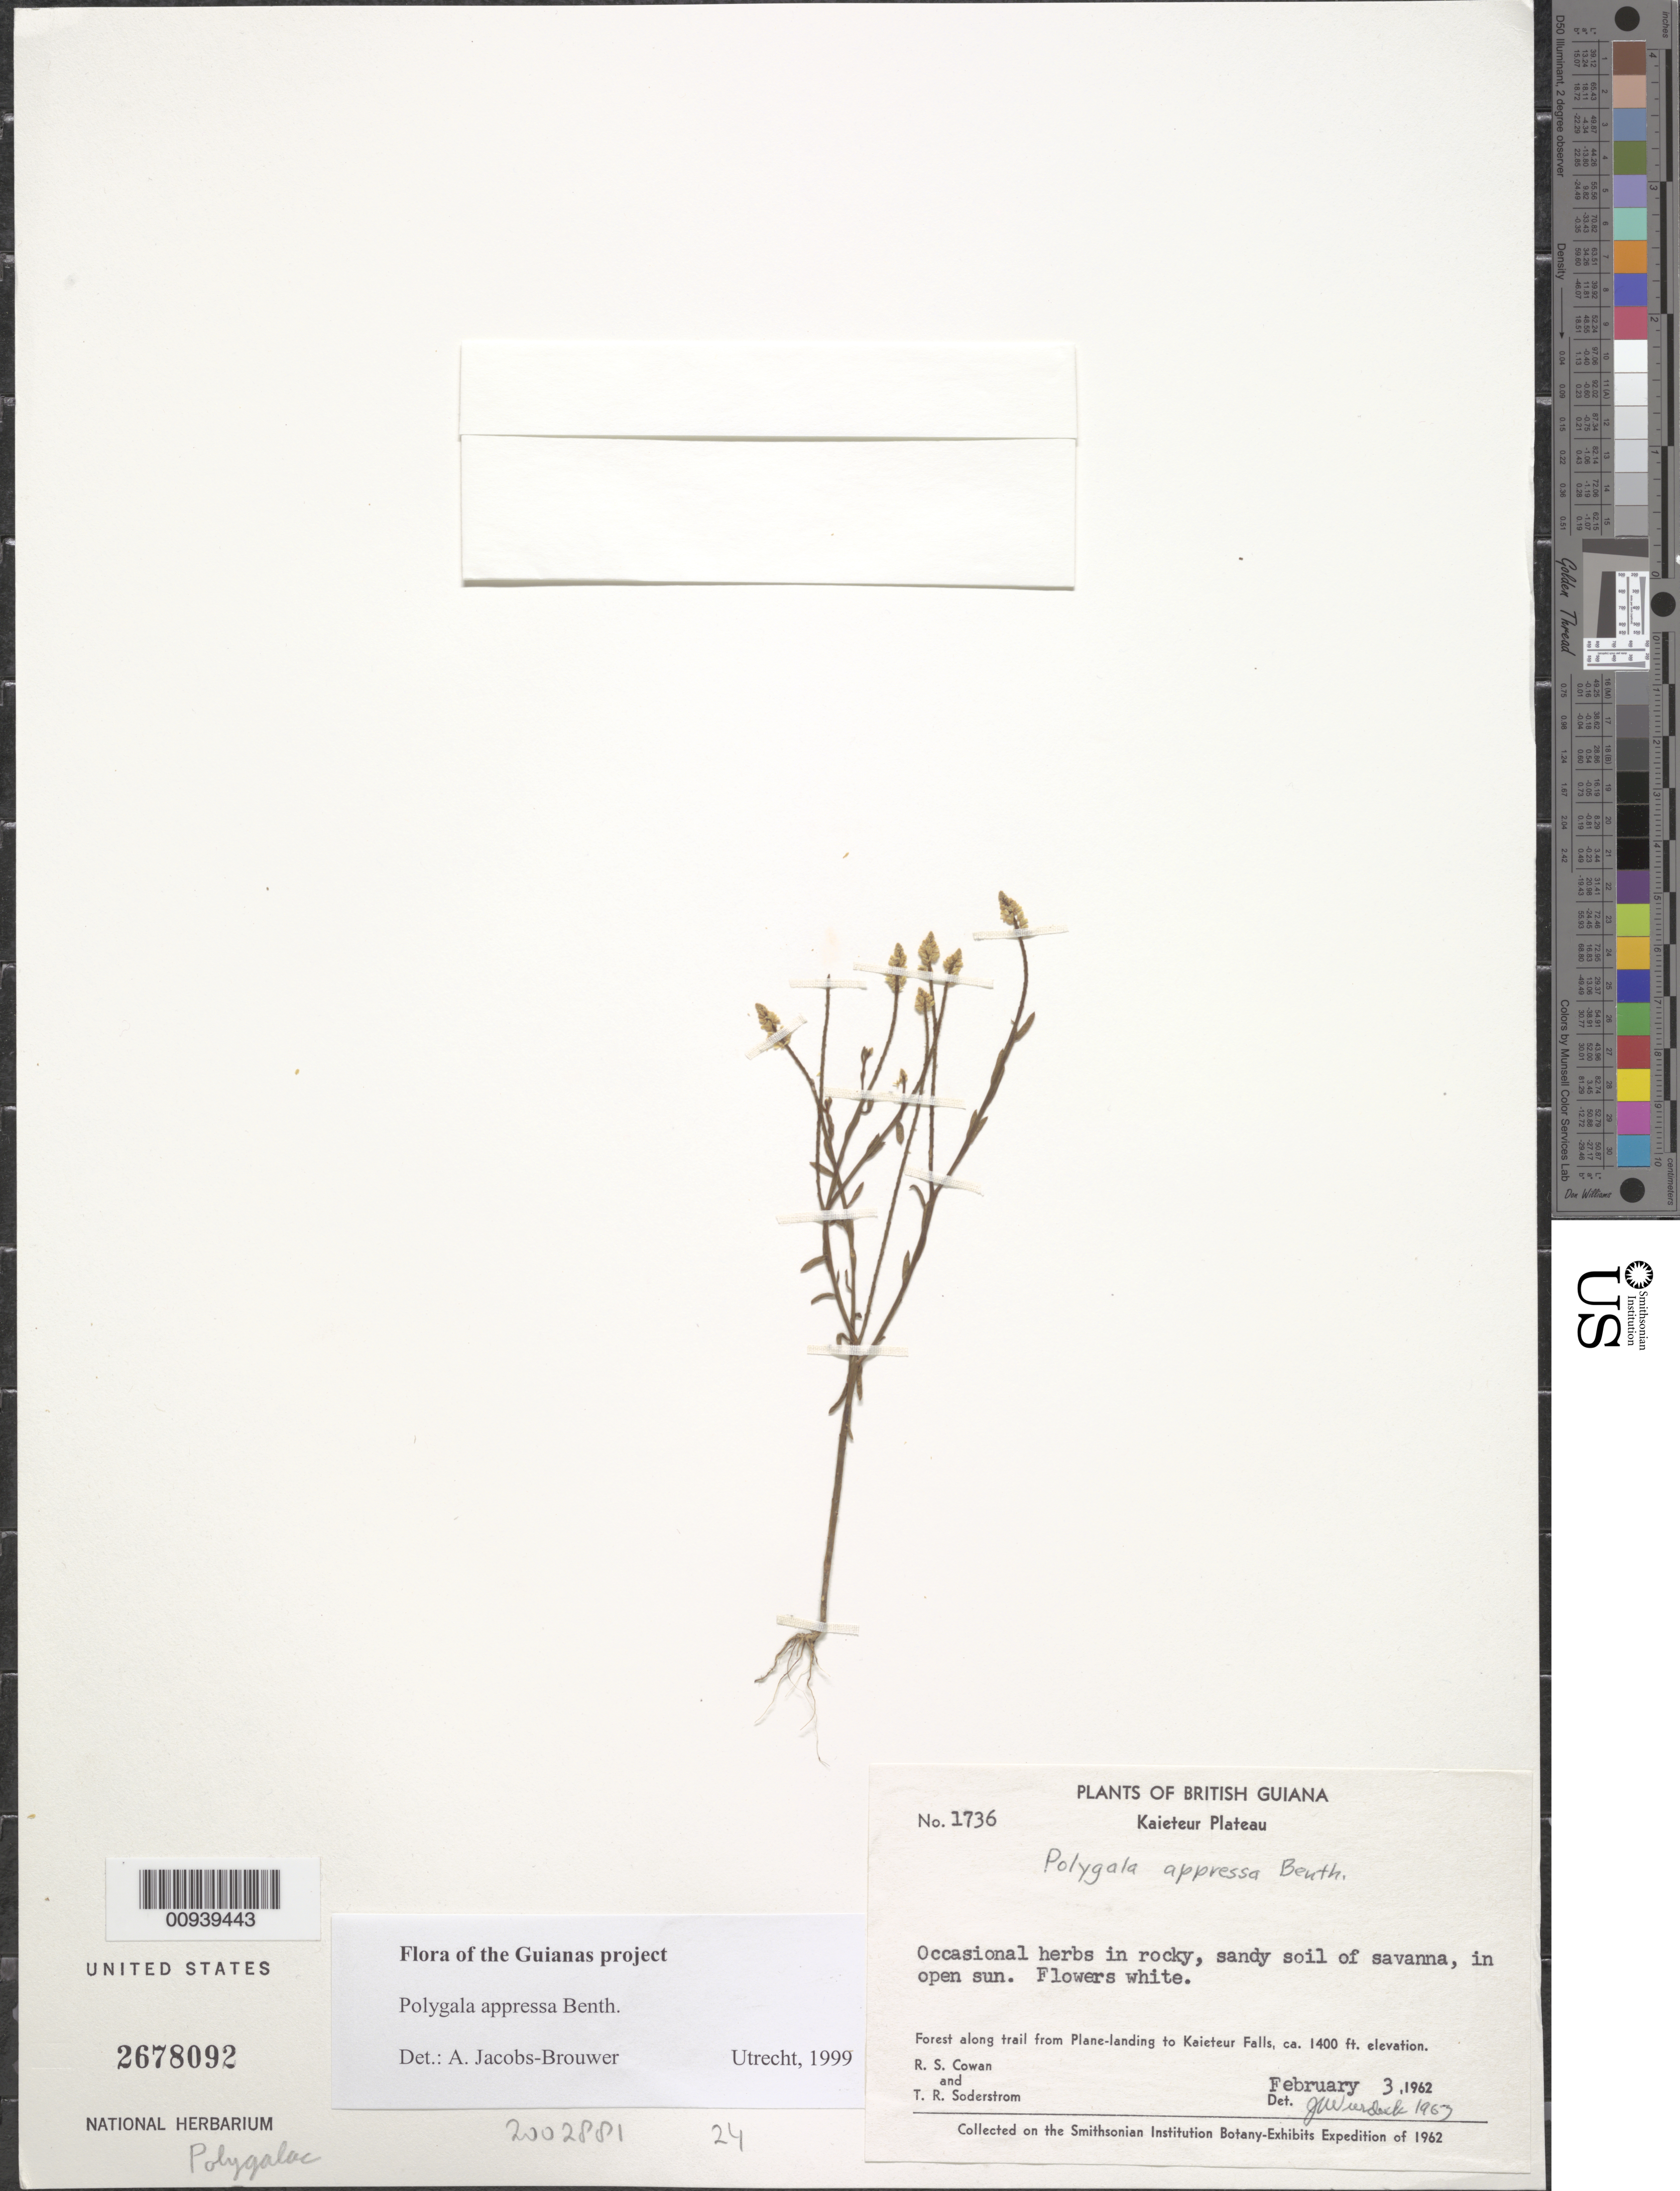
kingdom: Plantae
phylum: Tracheophyta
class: Magnoliopsida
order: Fabales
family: Polygalaceae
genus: Polygala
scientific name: Polygala appressa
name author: Benth.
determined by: Jacobs-Brouwer, A.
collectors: R. S. Cowan & T. R. Soderstrom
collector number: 1736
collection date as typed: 3-Feb-62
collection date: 1962-02-03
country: Guyana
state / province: Potaro-Siparuni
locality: Kaieteur Plateau, along trail from plane landing to Kaieteur Falls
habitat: Rocky, sandy soil of savanna, in open sun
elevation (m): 427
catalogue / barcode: US 2678092